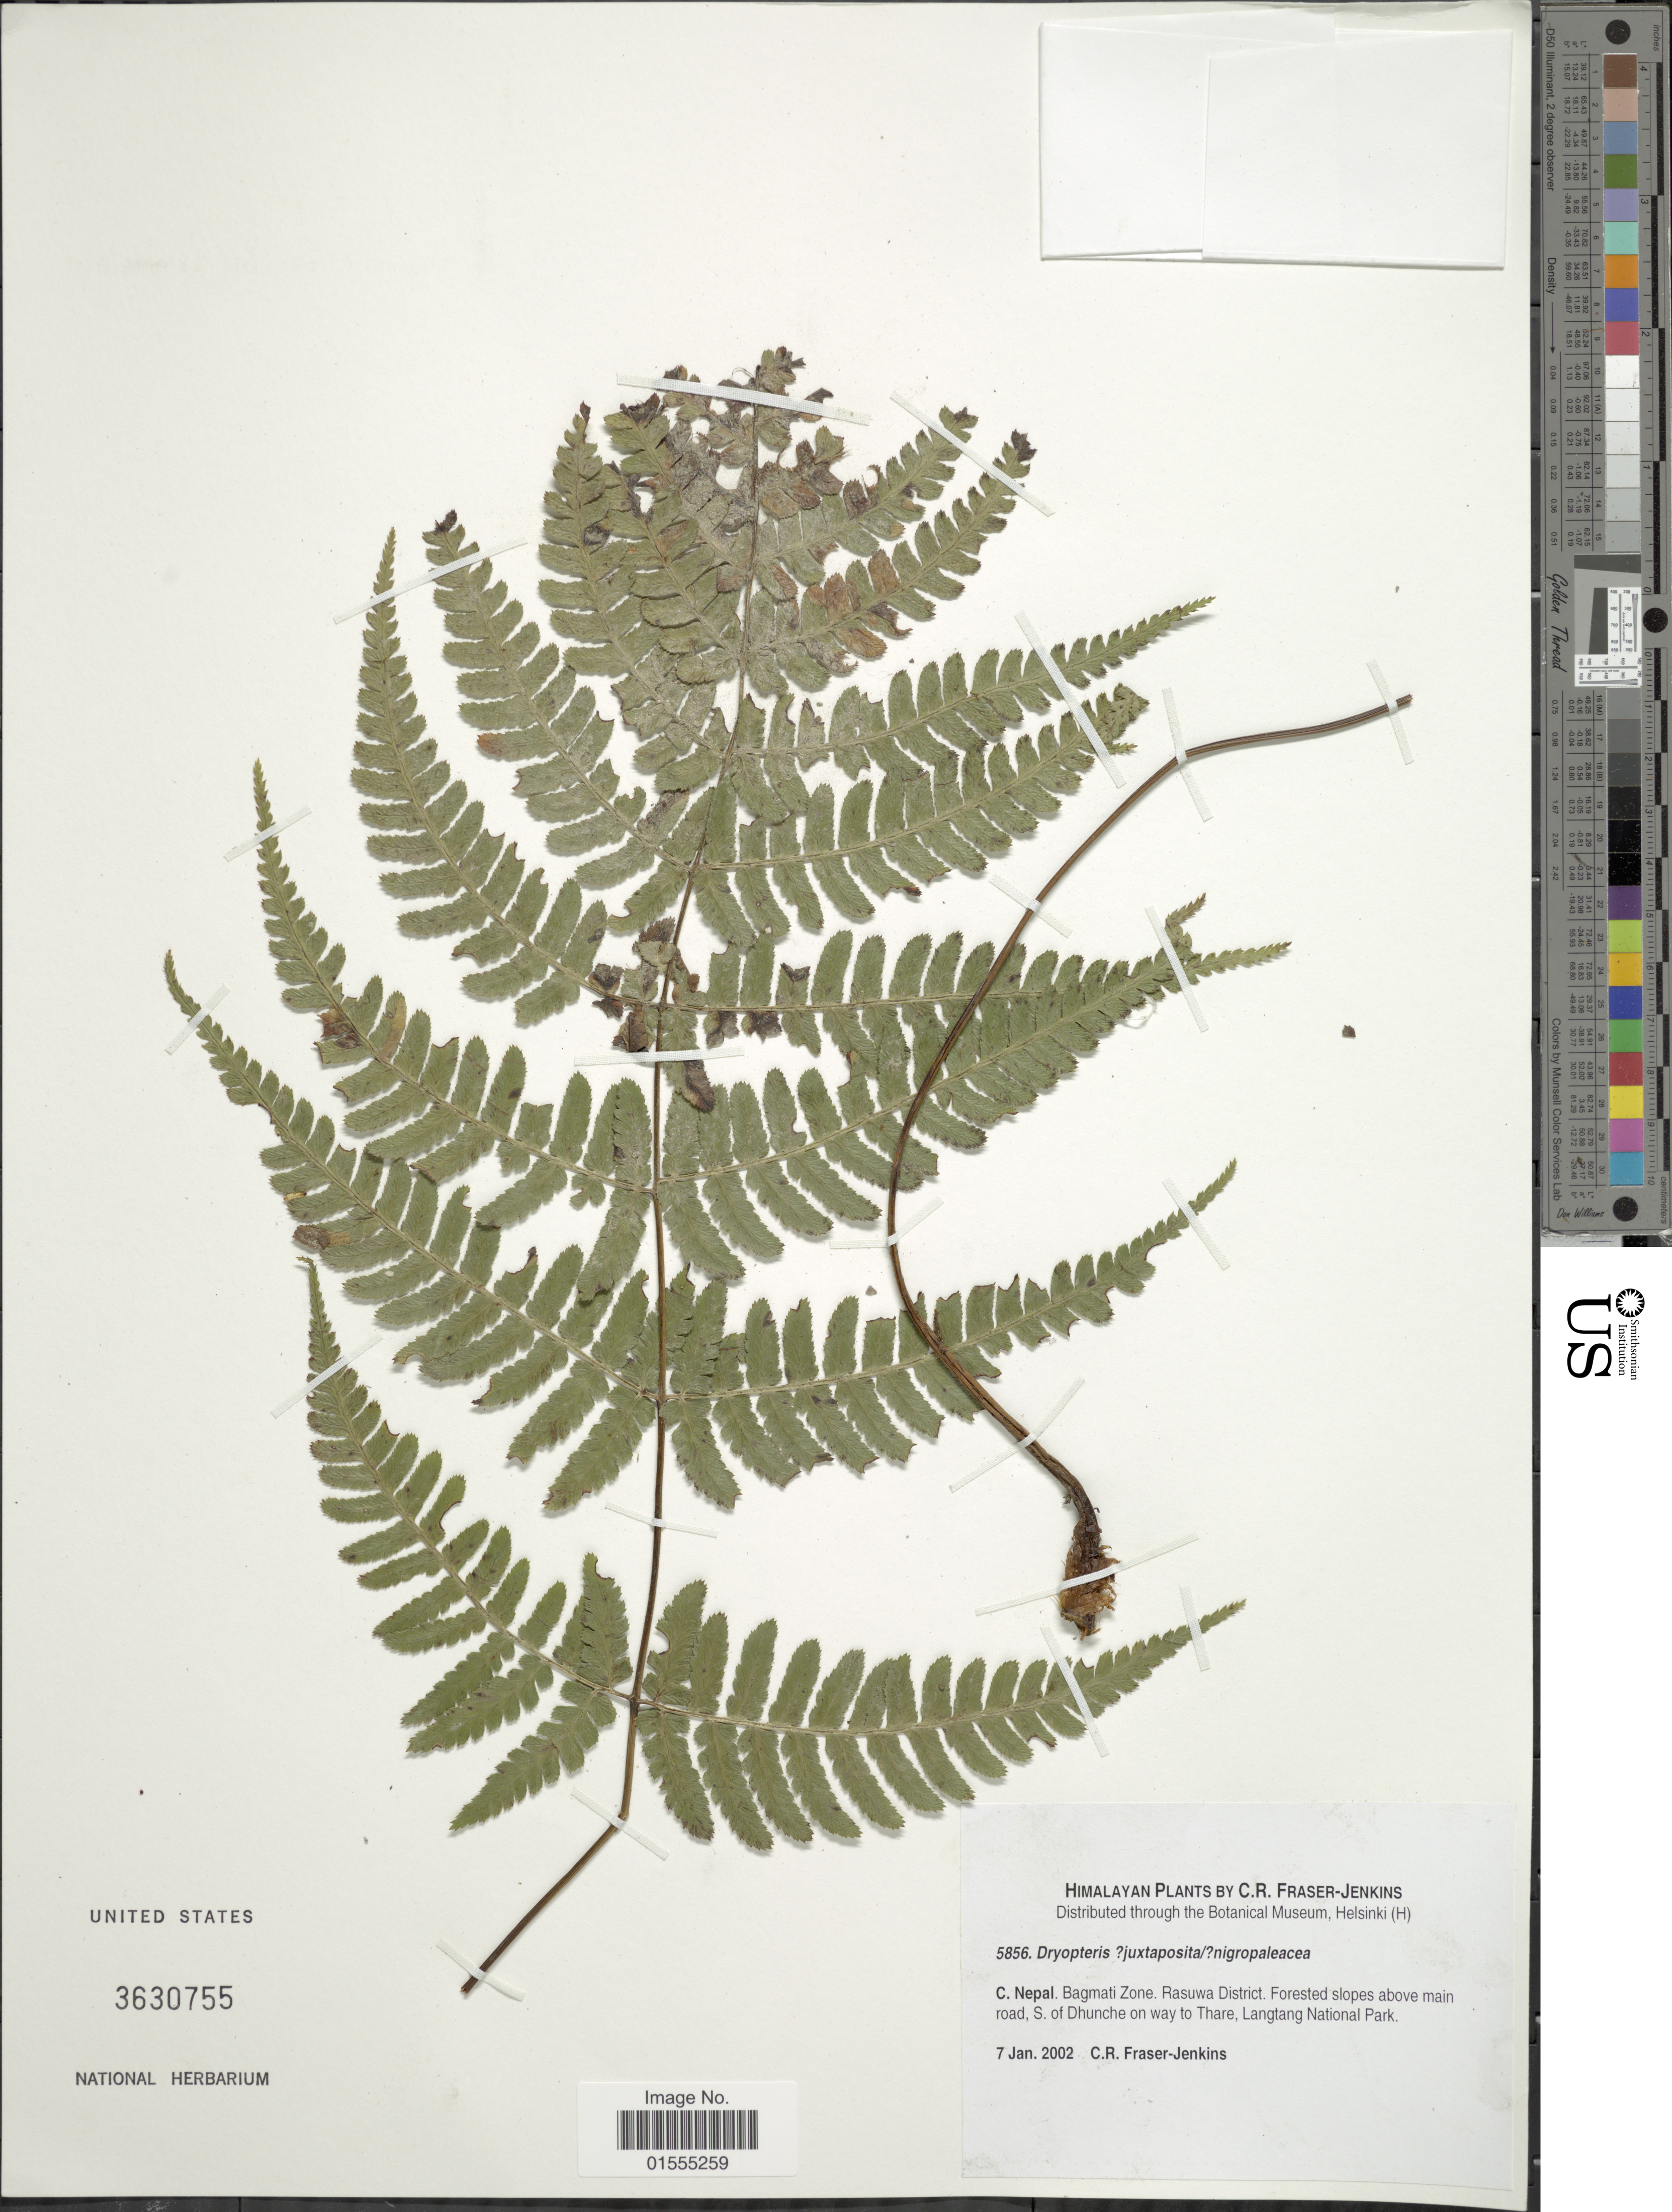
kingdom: Plantae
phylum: Tracheophyta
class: Polypodiopsida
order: Polypodiales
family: Dryopteridaceae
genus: Dryopteris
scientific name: Dryopteris sp.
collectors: C. R. Fraser-Jenkins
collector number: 5856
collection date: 2002-01-07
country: Nepal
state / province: Bagmati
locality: C Nepal. Bagmati Zone. Rasuwa District. Forested slopes above main road, S. of Dhunche on way to Thare, Langtang National Park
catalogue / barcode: US 3630755